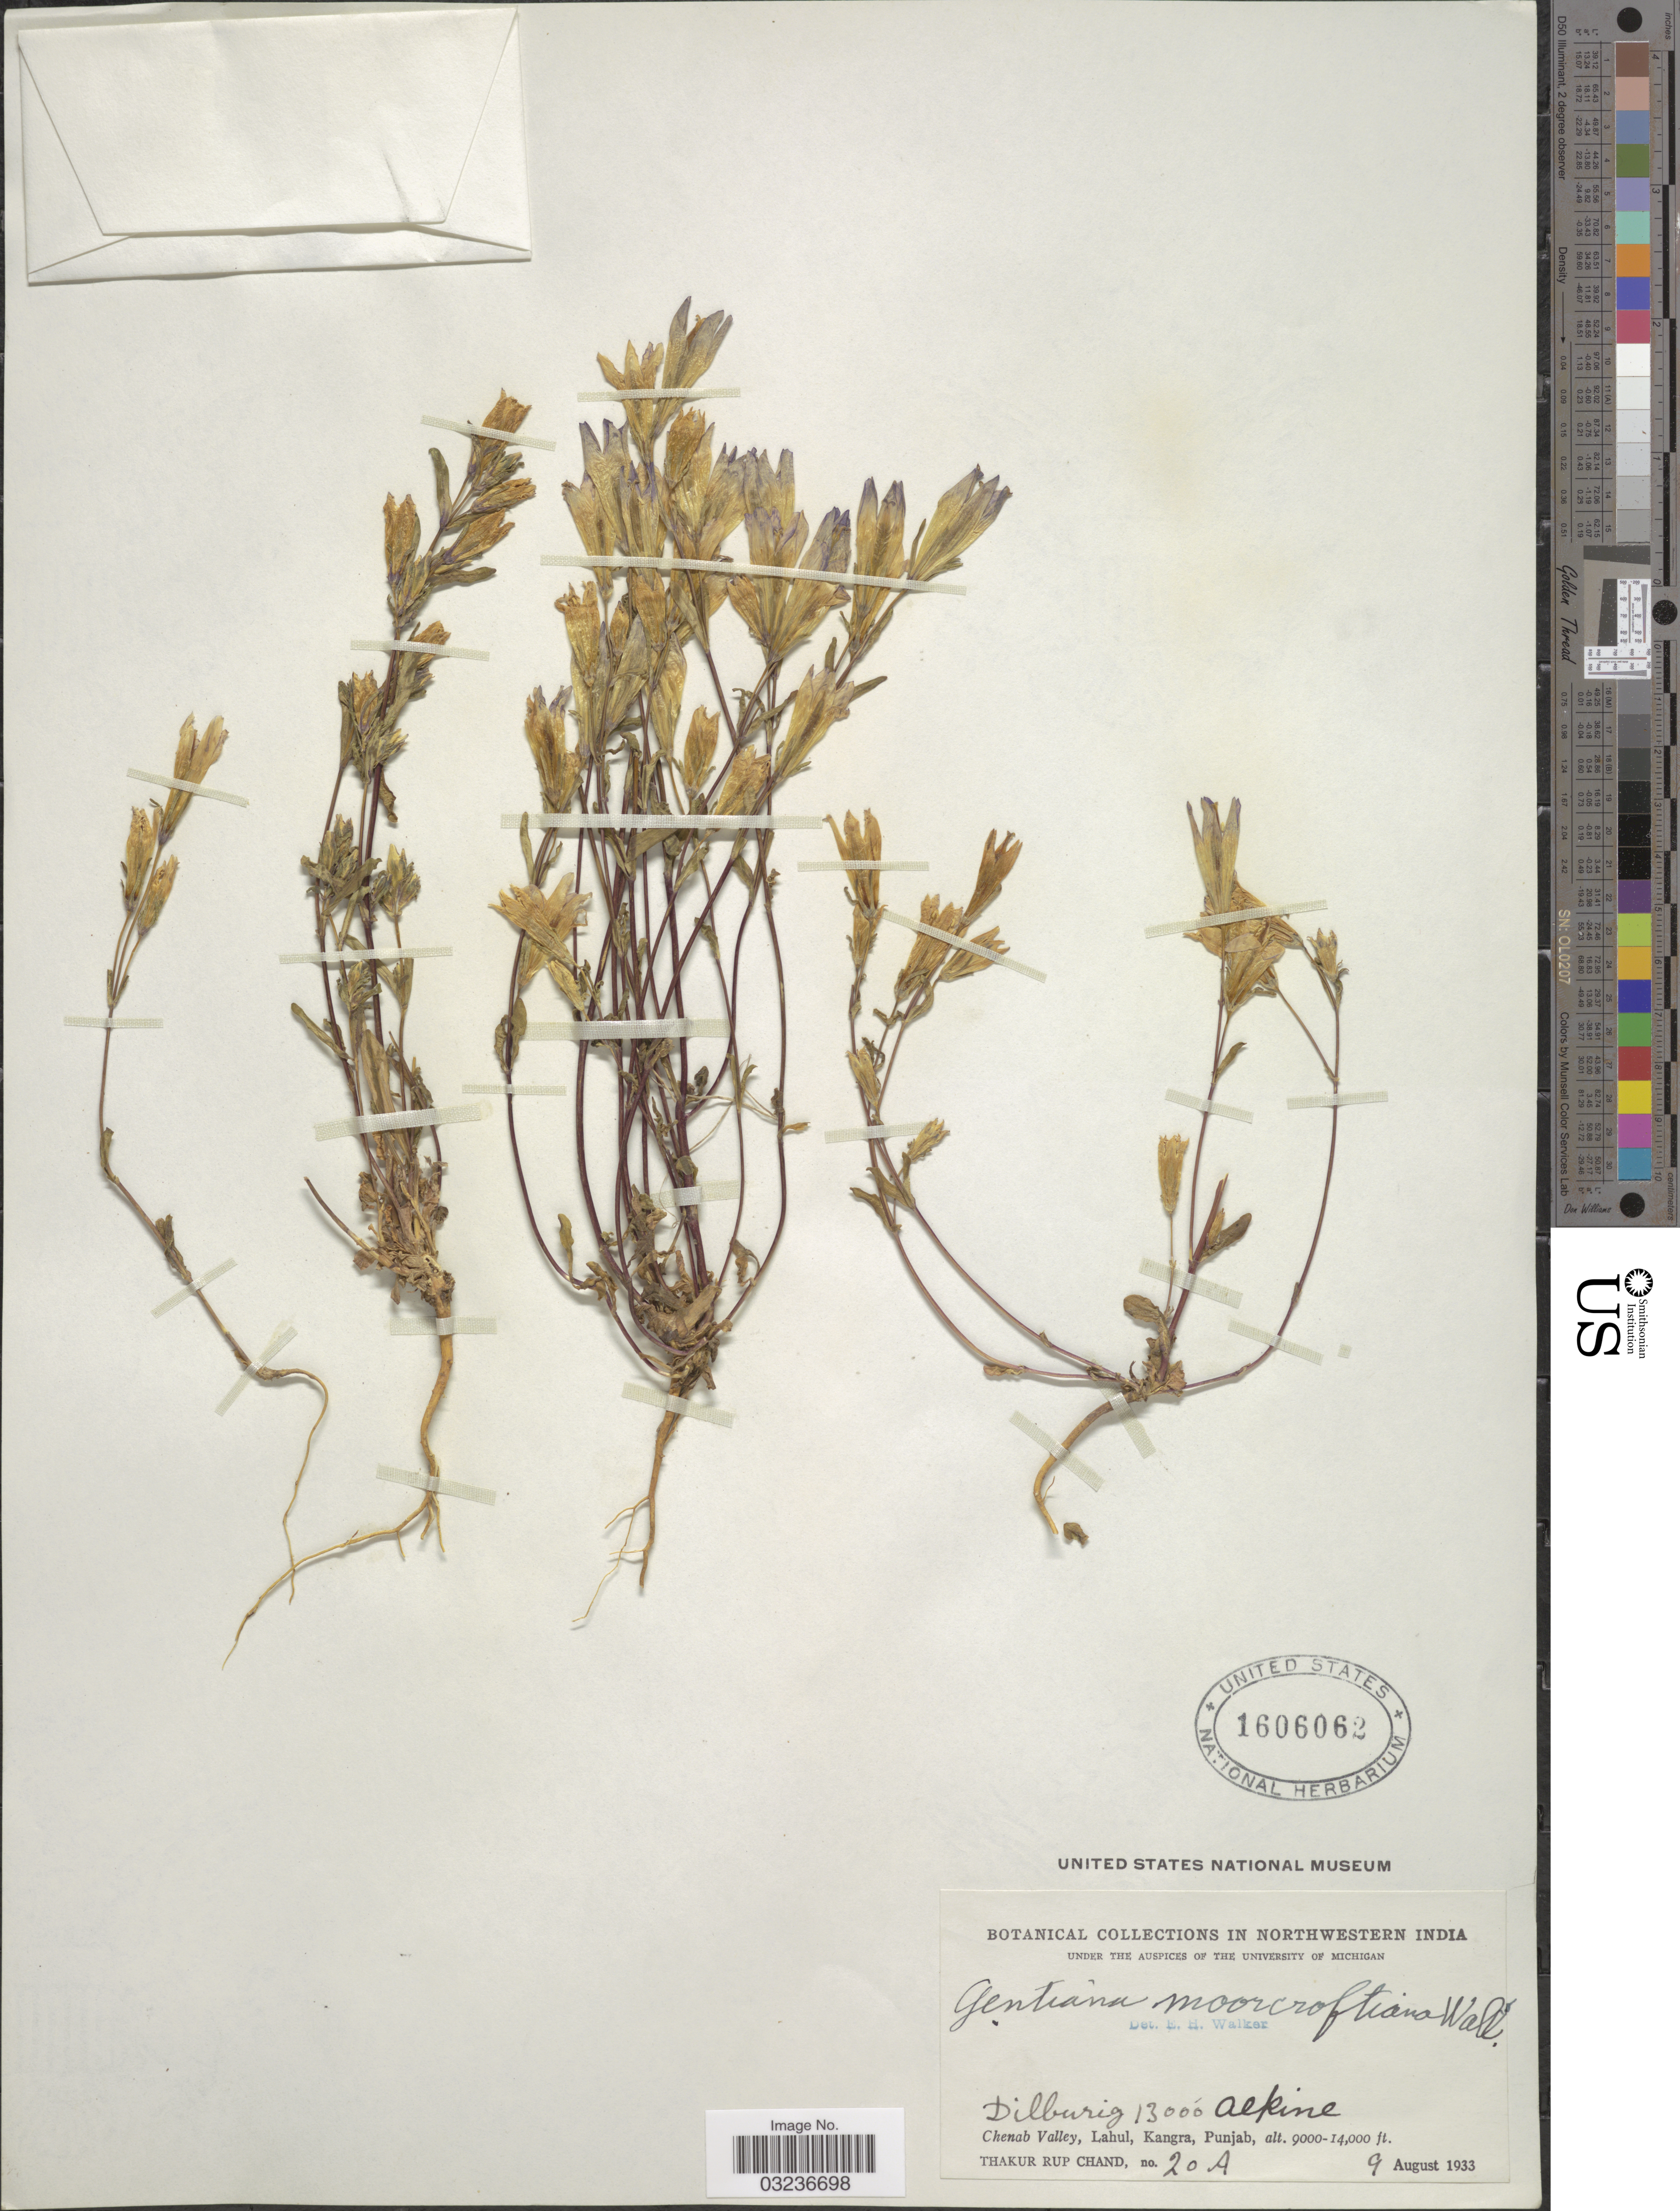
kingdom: Plantae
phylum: Tracheophyta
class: Magnoliopsida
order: Gentianales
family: Gentianaceae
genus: Gentiana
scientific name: Gentiana moorcroftiana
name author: Wall. ex G. Don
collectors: T. R. Chand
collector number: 20A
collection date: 1933-08-09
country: India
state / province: Punjab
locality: Northwestern India, Dilburig, Chenab Valley, Lahul, Kangra, Punjab.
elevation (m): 3962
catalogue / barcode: US 1606062